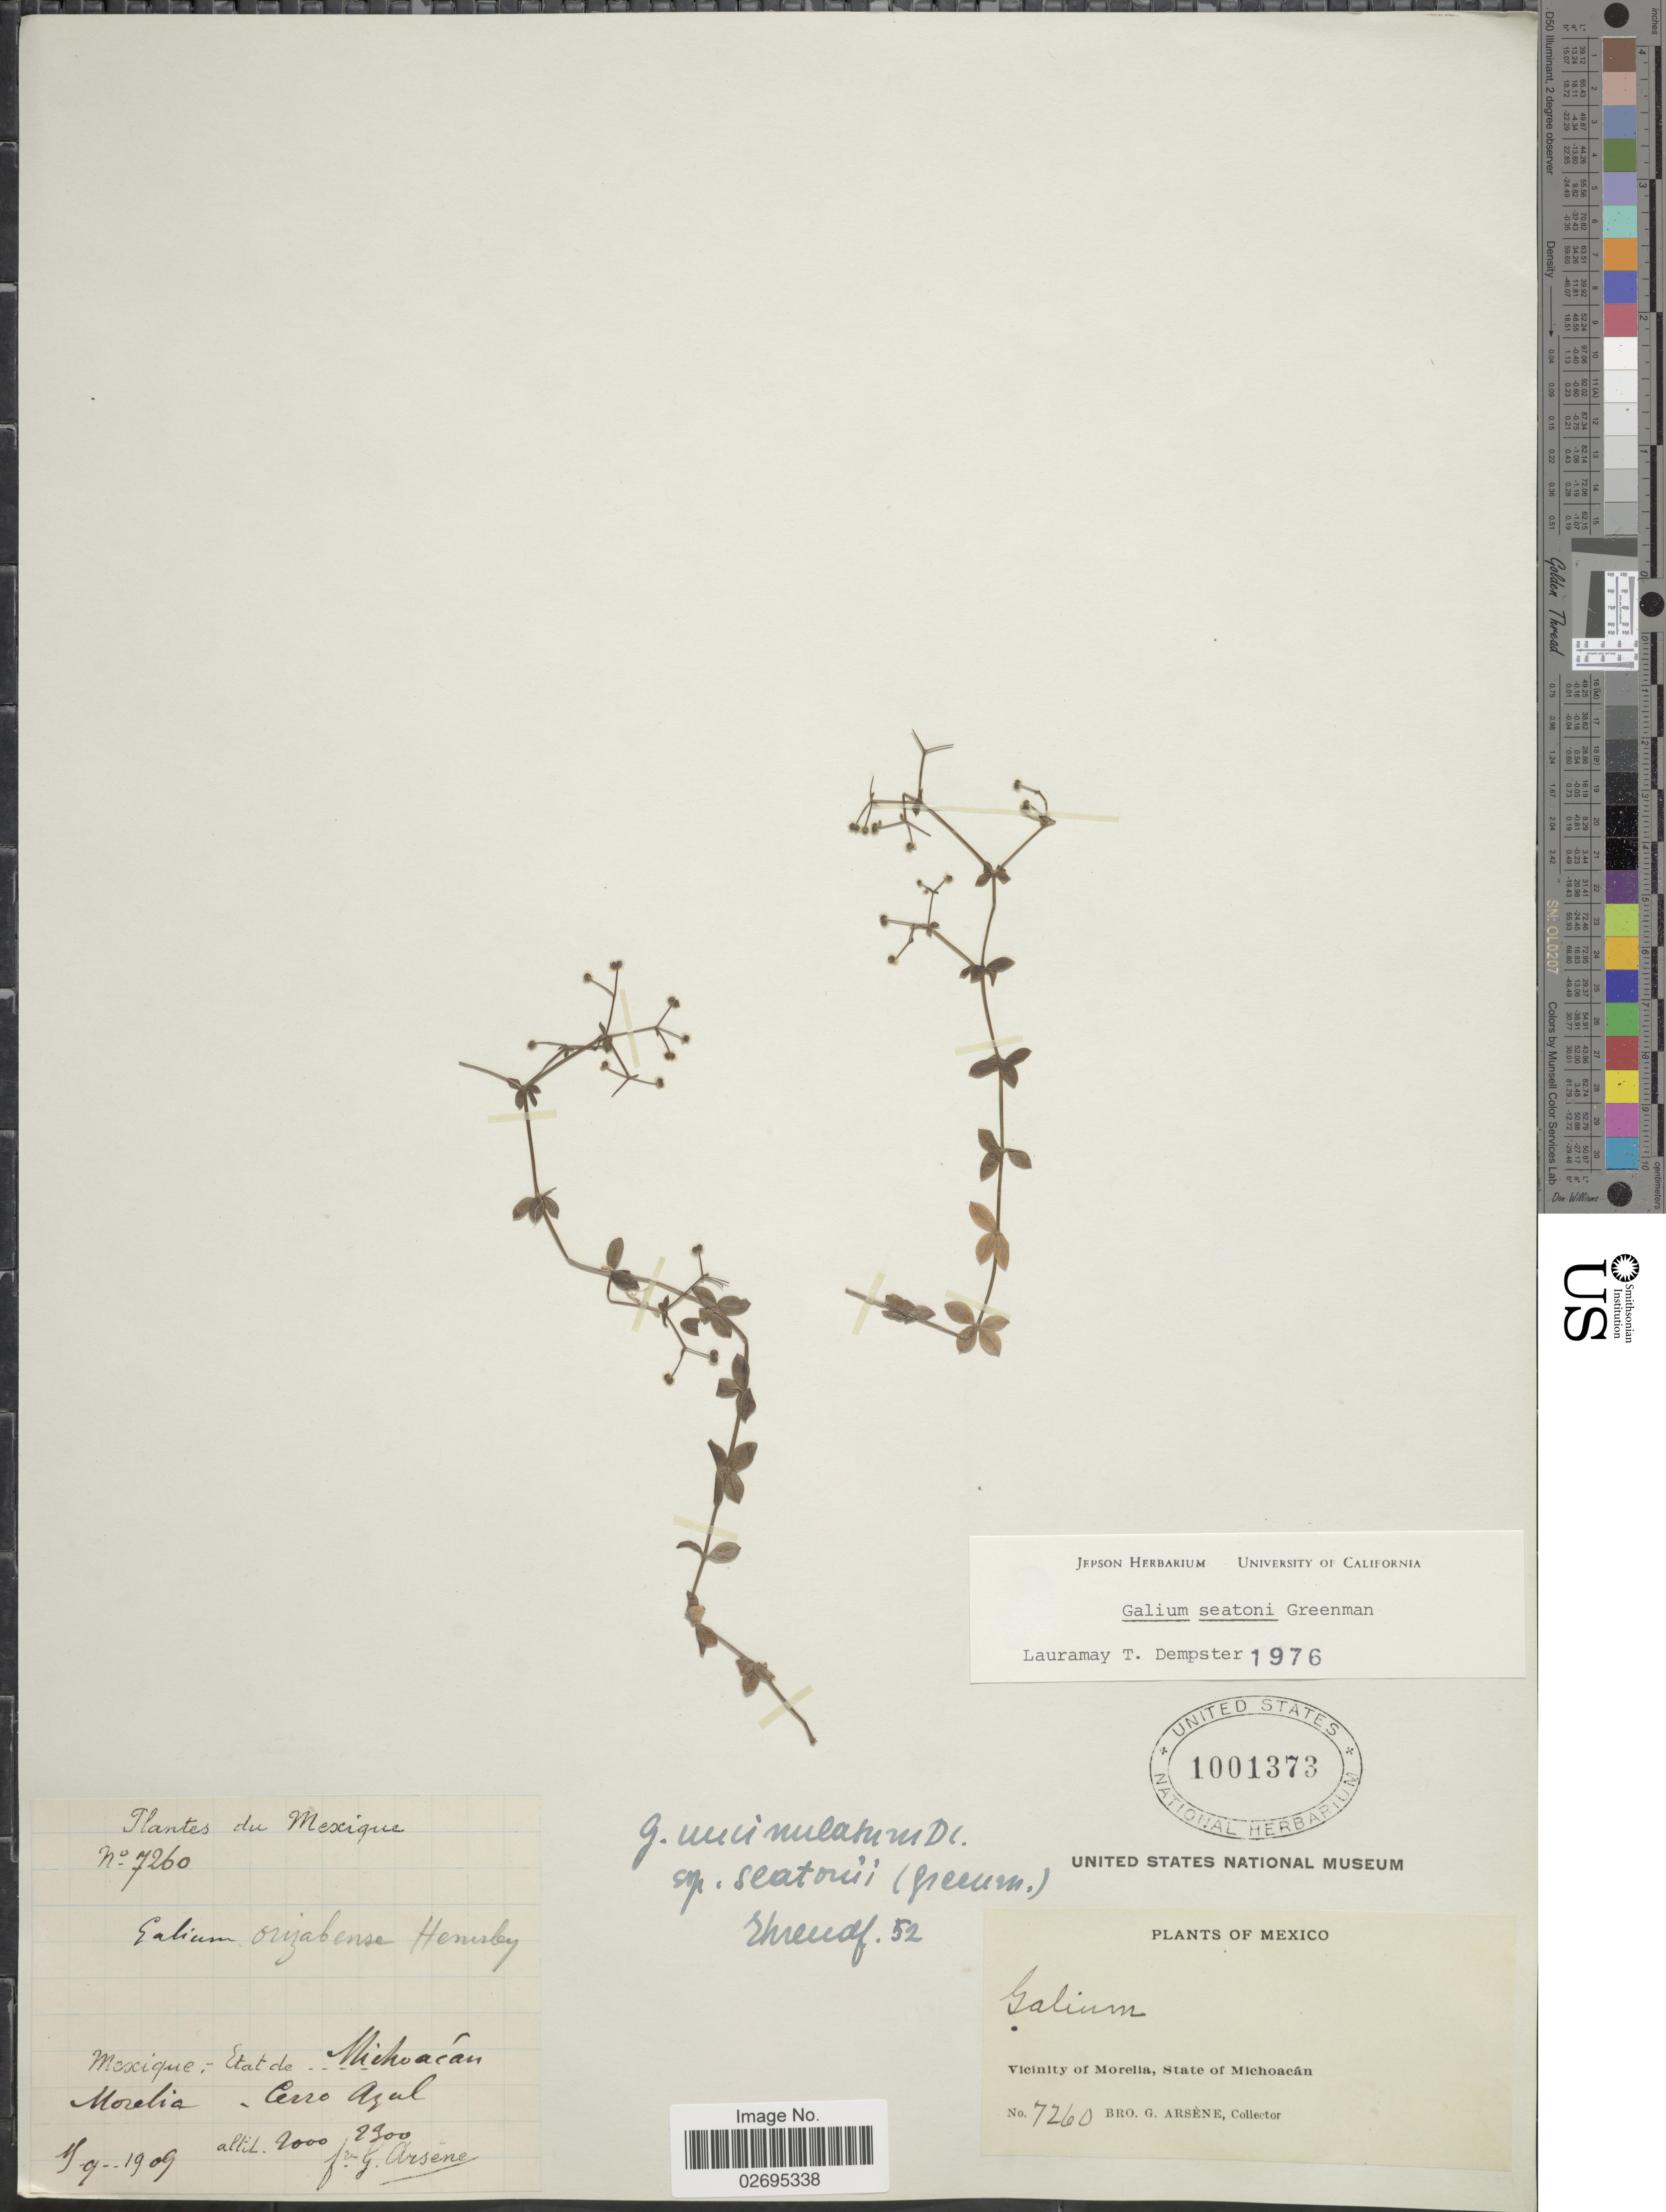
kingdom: Plantae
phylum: Tracheophyta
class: Magnoliopsida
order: Gentianales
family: Rubiaceae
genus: Galium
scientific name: Galium seatonii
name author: Greenm.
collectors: Bro. G. Arsène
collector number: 7260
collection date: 1909-09-19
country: Mexico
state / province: Michoacán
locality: Vicinity of Morelia, Cerro Azul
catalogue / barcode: US 1001373